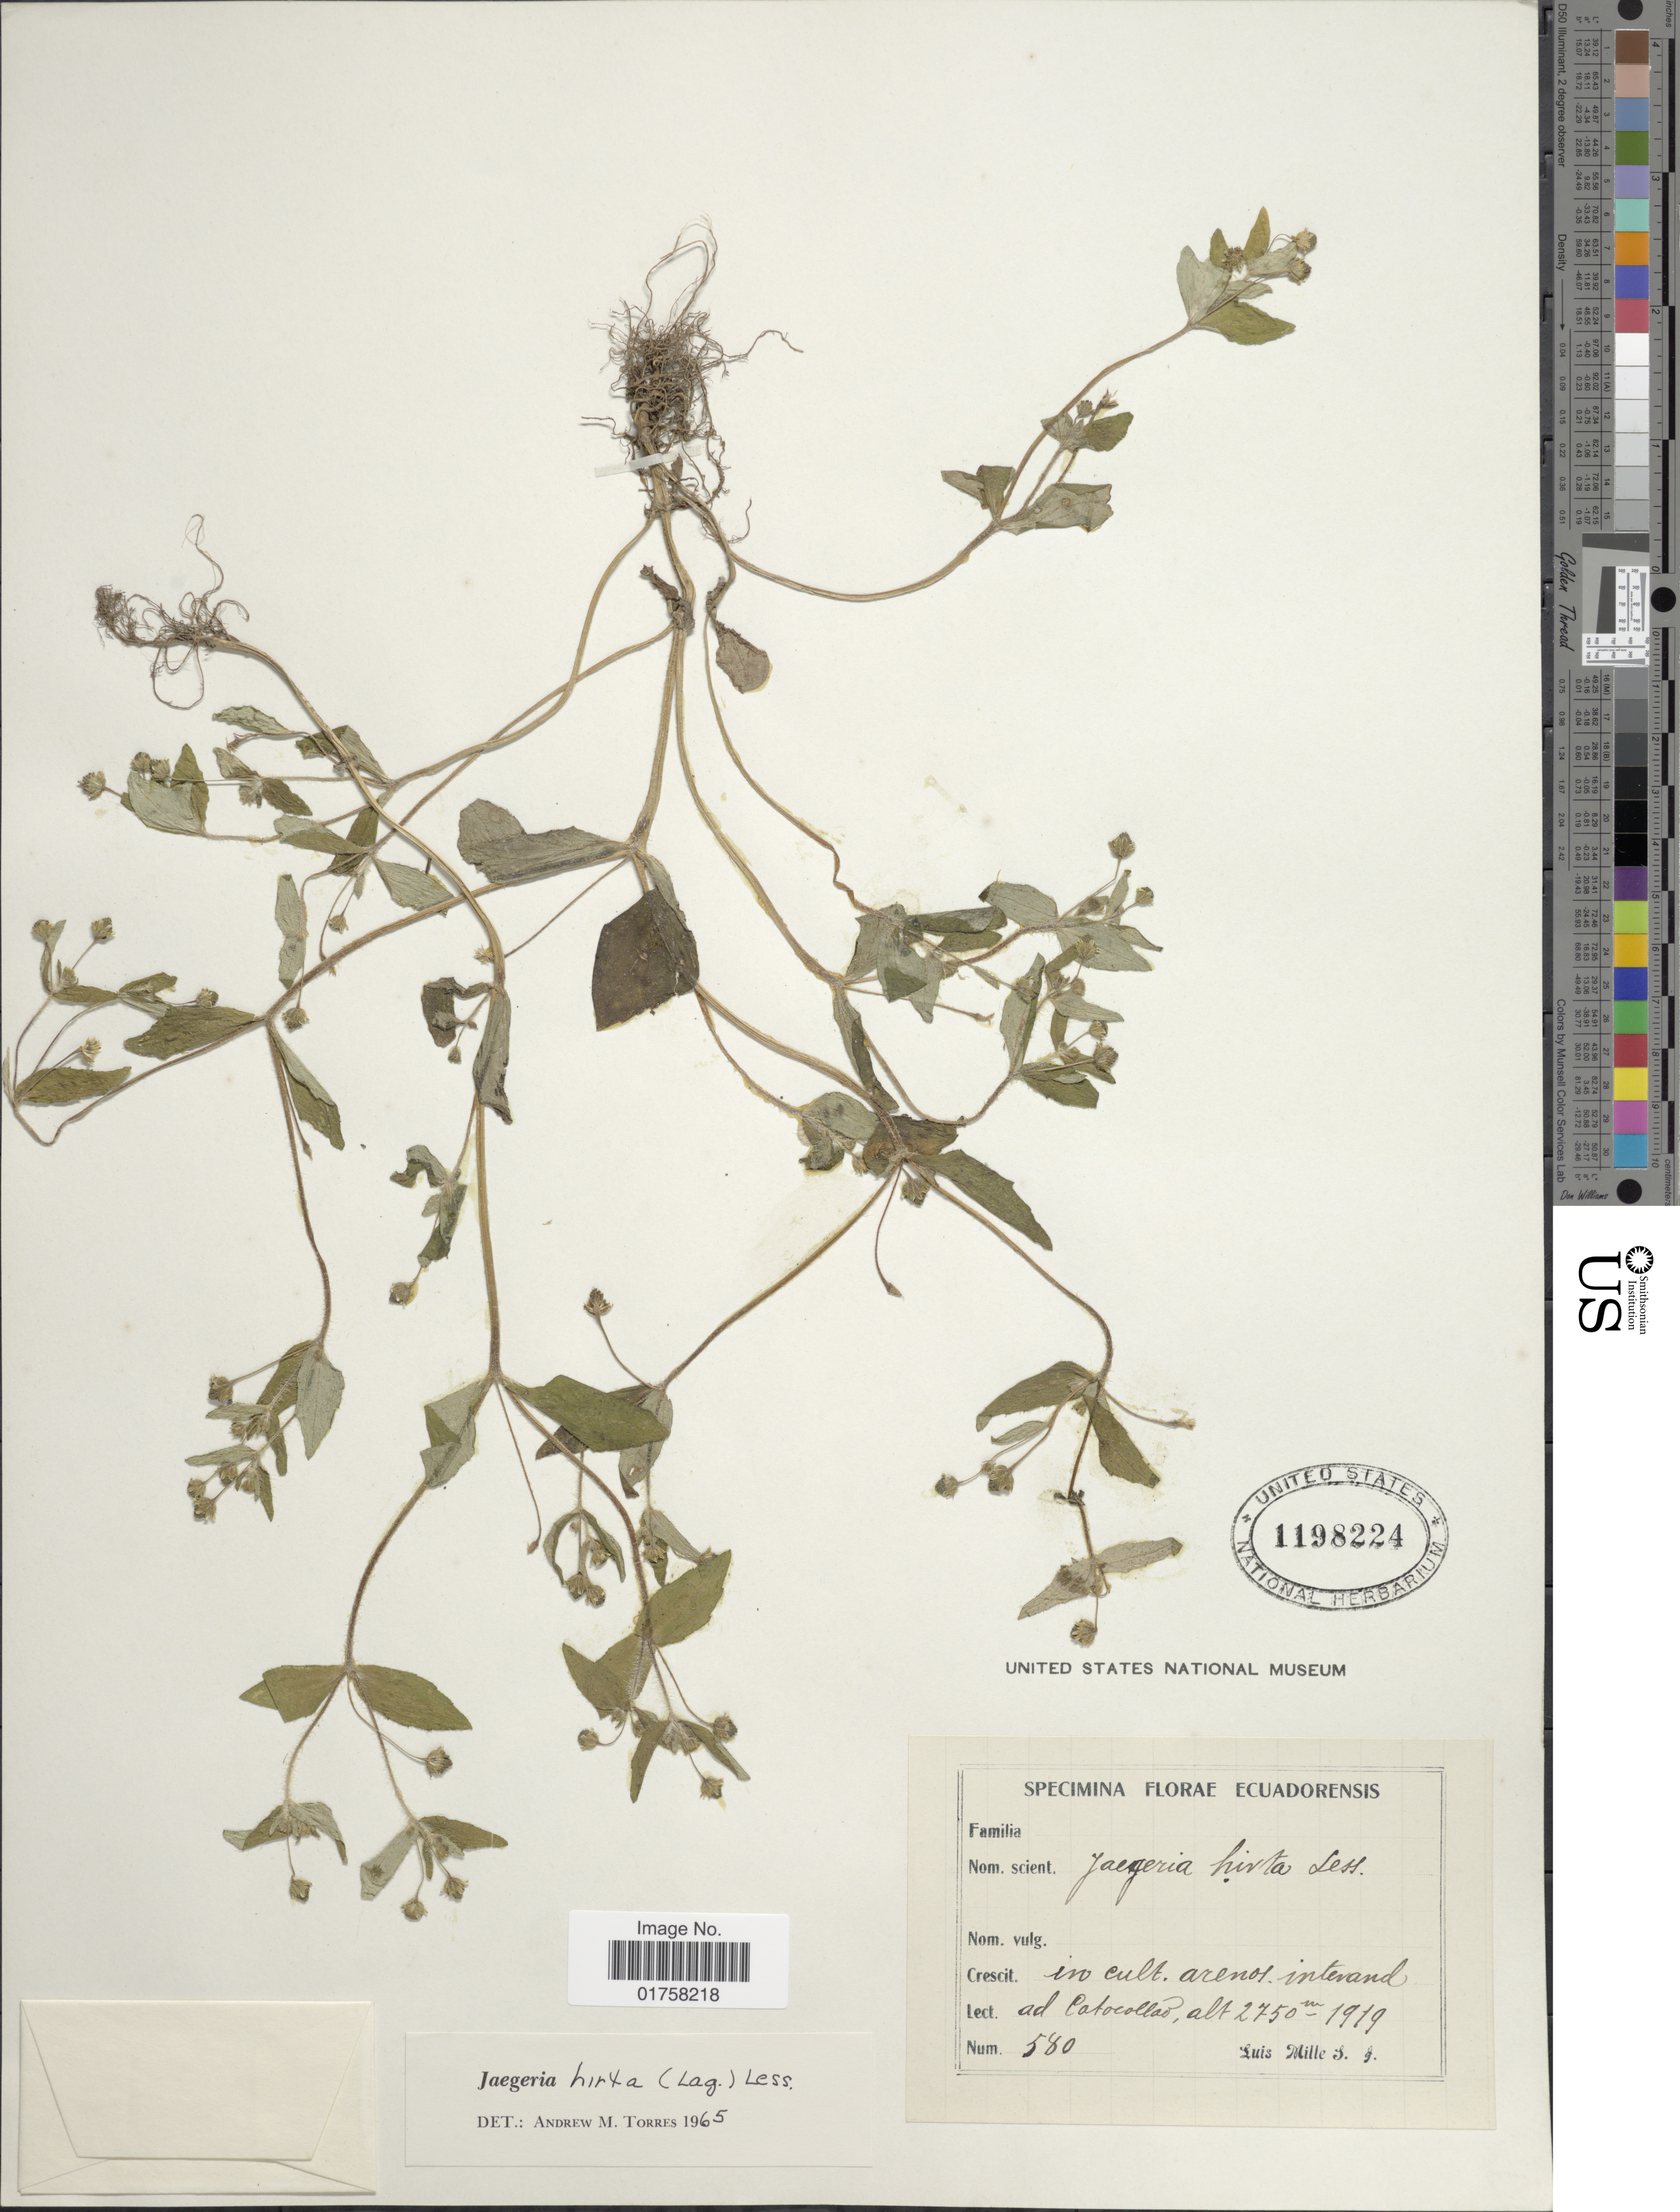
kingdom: Plantae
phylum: Tracheophyta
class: Magnoliopsida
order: Asterales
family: Asteraceae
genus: Jaegeria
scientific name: Jaegeria hirta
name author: (Lag.) Less.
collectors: L. Mille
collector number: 580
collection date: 1919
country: Ecuador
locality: In cult. arenos. interand ad Catocollao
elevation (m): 2750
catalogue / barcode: US 1198224